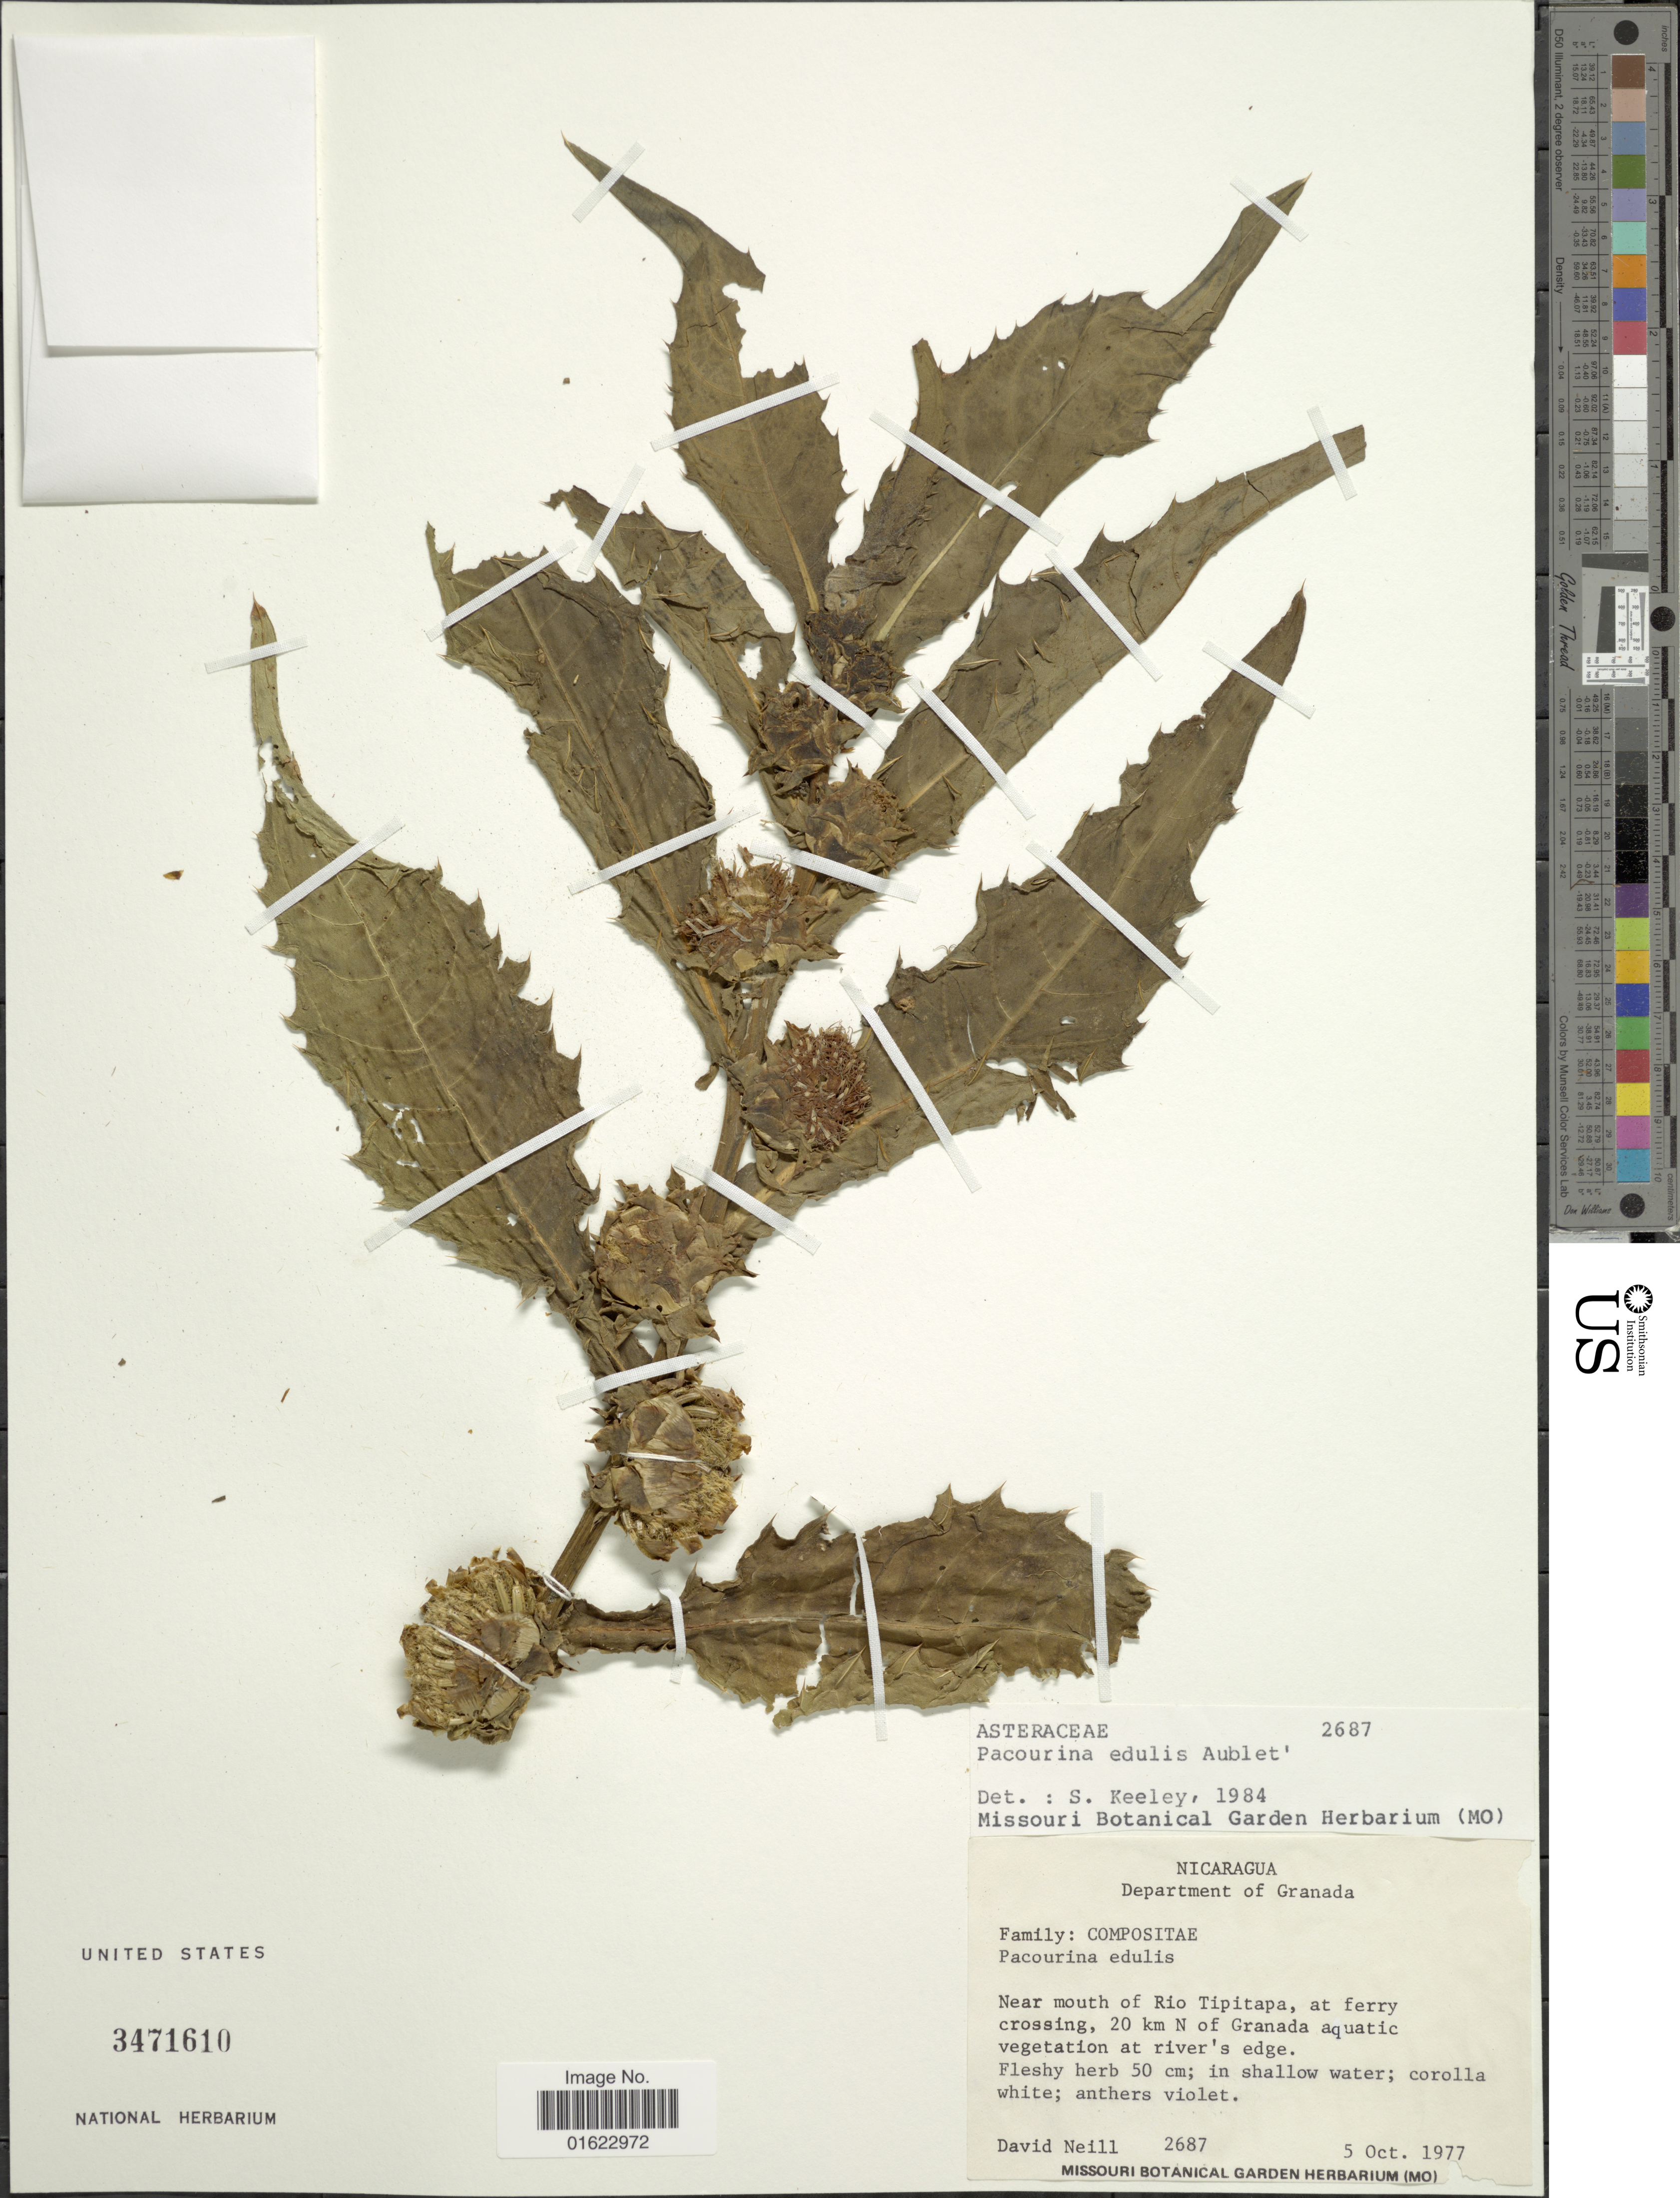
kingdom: Plantae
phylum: Tracheophyta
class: Magnoliopsida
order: Asterales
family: Asteraceae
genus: Pacourina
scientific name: Pacourina edulis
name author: Aubl.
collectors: D. A. Neill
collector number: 2687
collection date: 1977-10-05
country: Nicaragua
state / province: Granada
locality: Nicaragua, Department of Granada. Near mouth of Rio Tipitapa, at ferry crossing, 20 km N of Granada.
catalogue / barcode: US 3471610